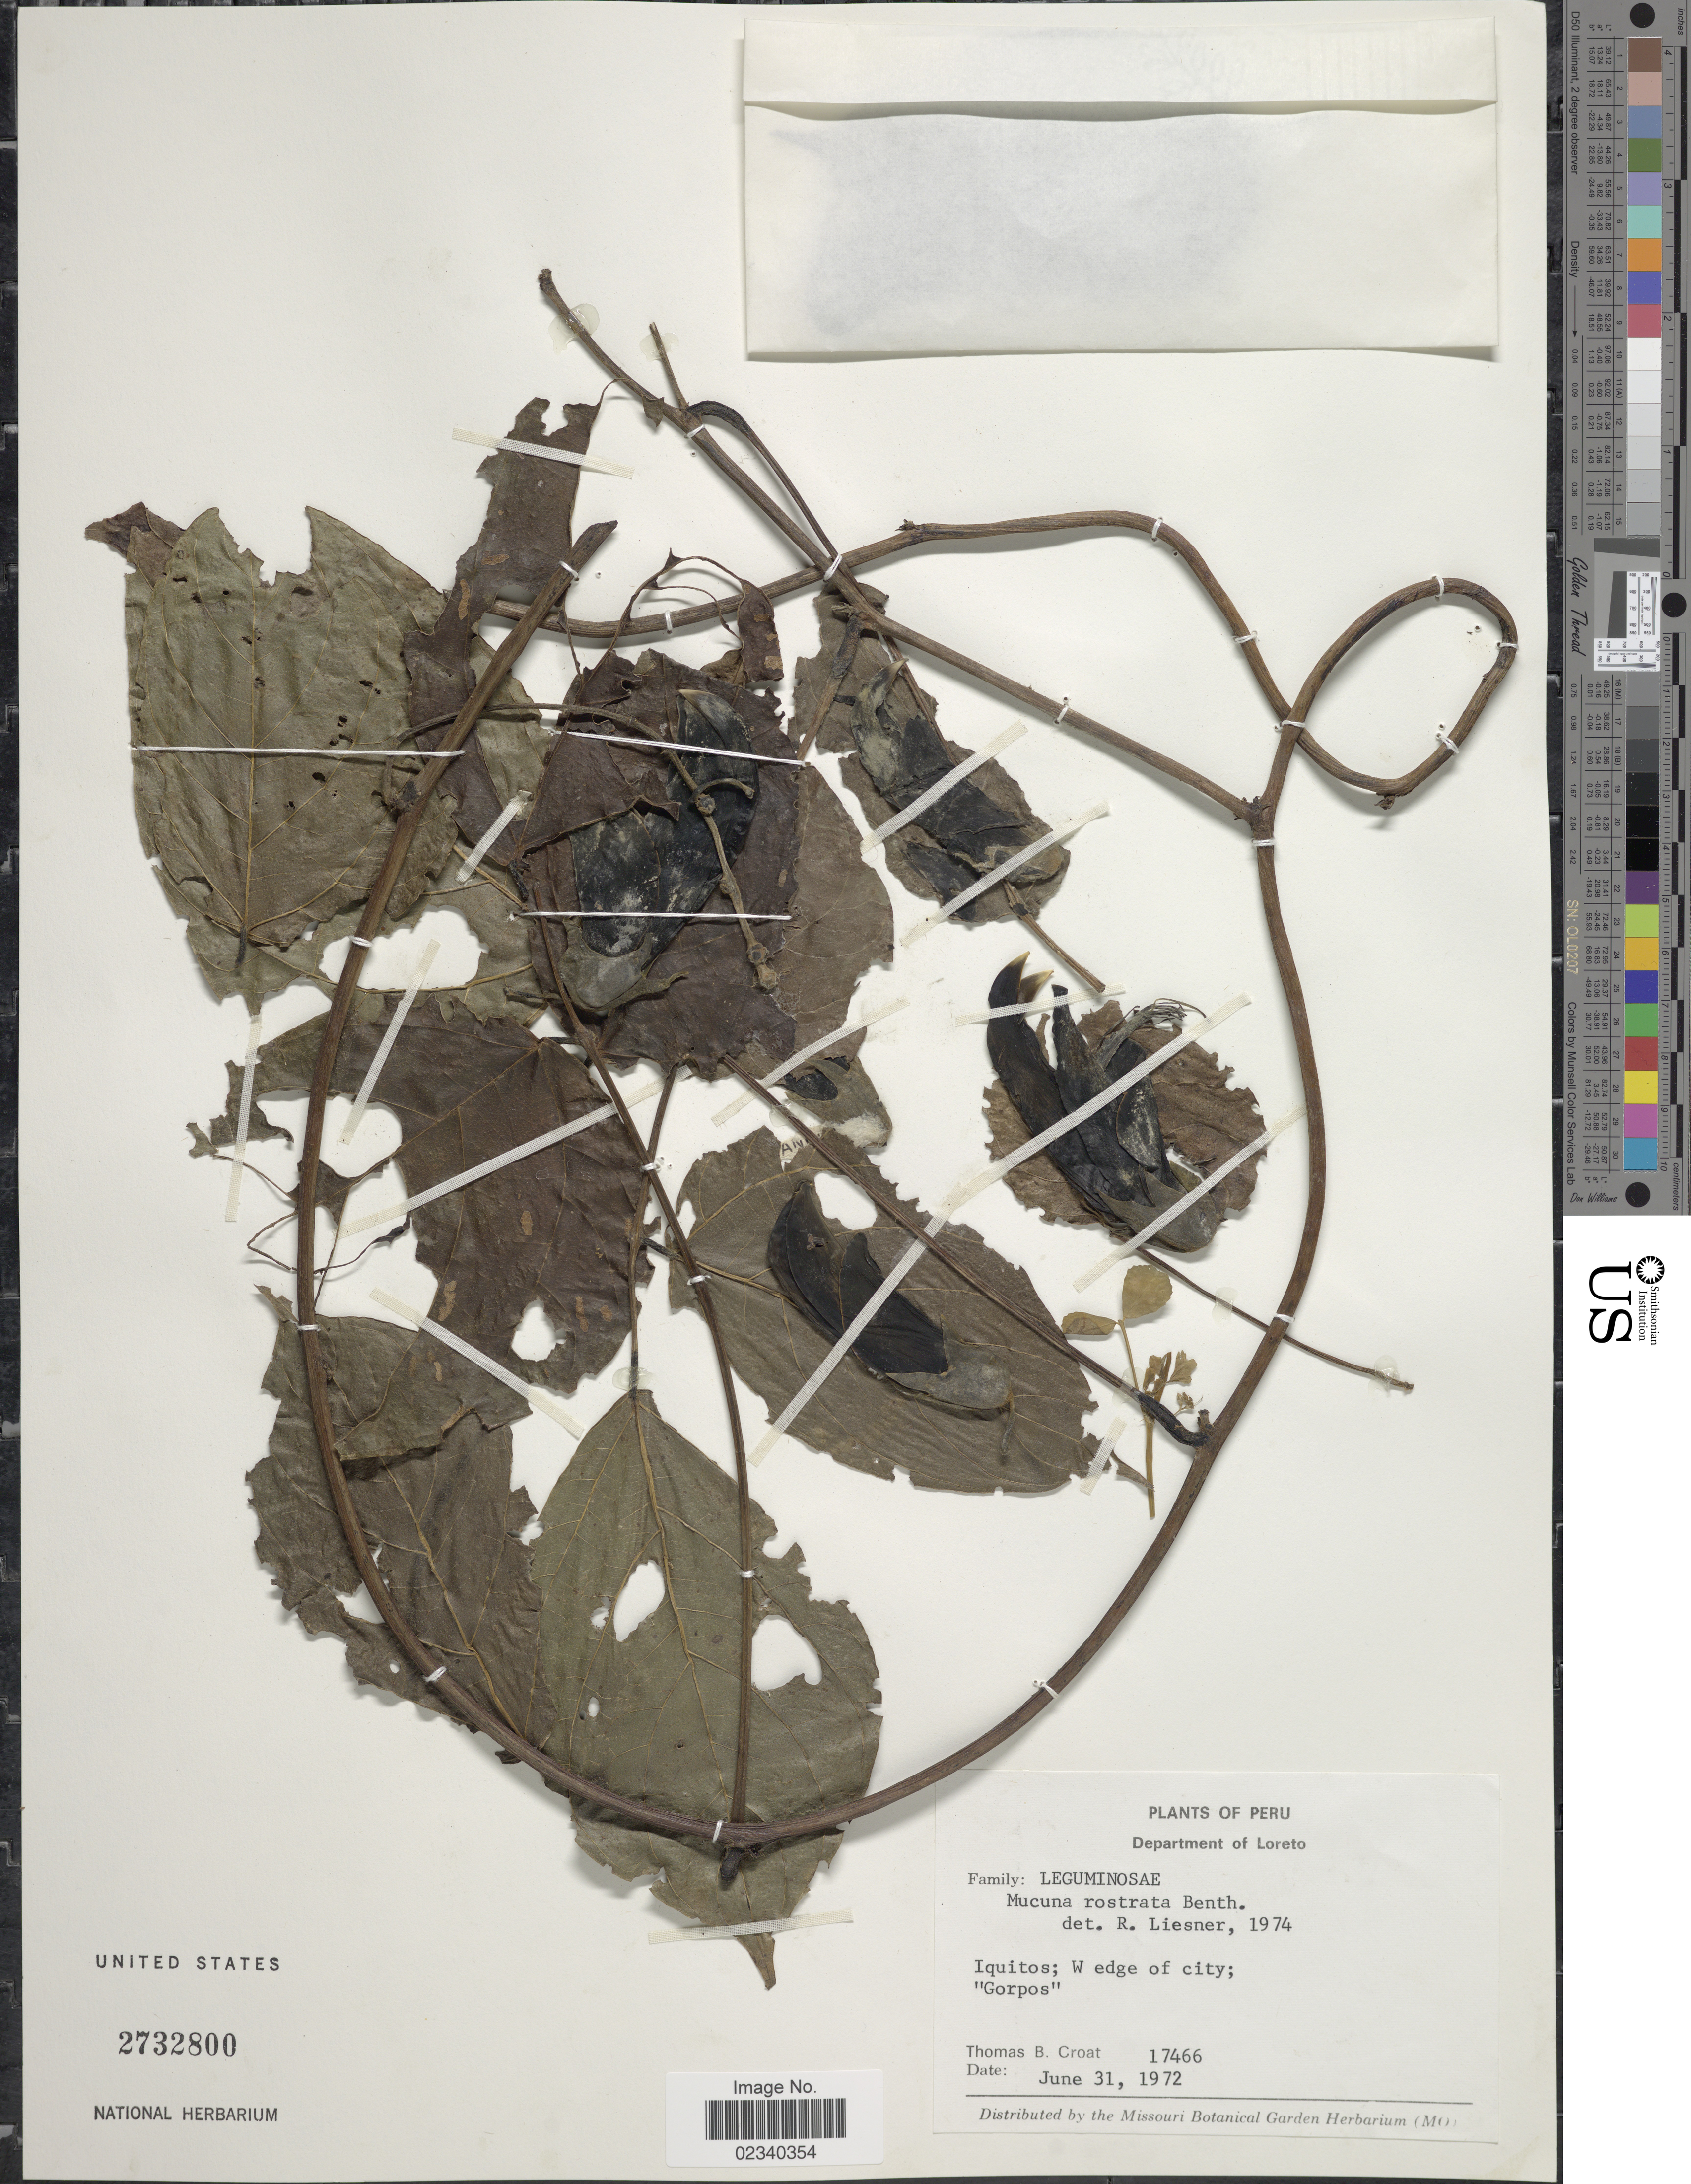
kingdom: Plantae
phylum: Tracheophyta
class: Magnoliopsida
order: Fabales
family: Fabaceae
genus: Mucuna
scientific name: Mucuna rostrata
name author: Benth.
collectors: T. B. Croat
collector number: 17466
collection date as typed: Transcribed d/m/y: 31/6/1972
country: Peru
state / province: Loreto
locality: Department of Loreto. Iquitos; W edge of city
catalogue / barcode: US 2732800